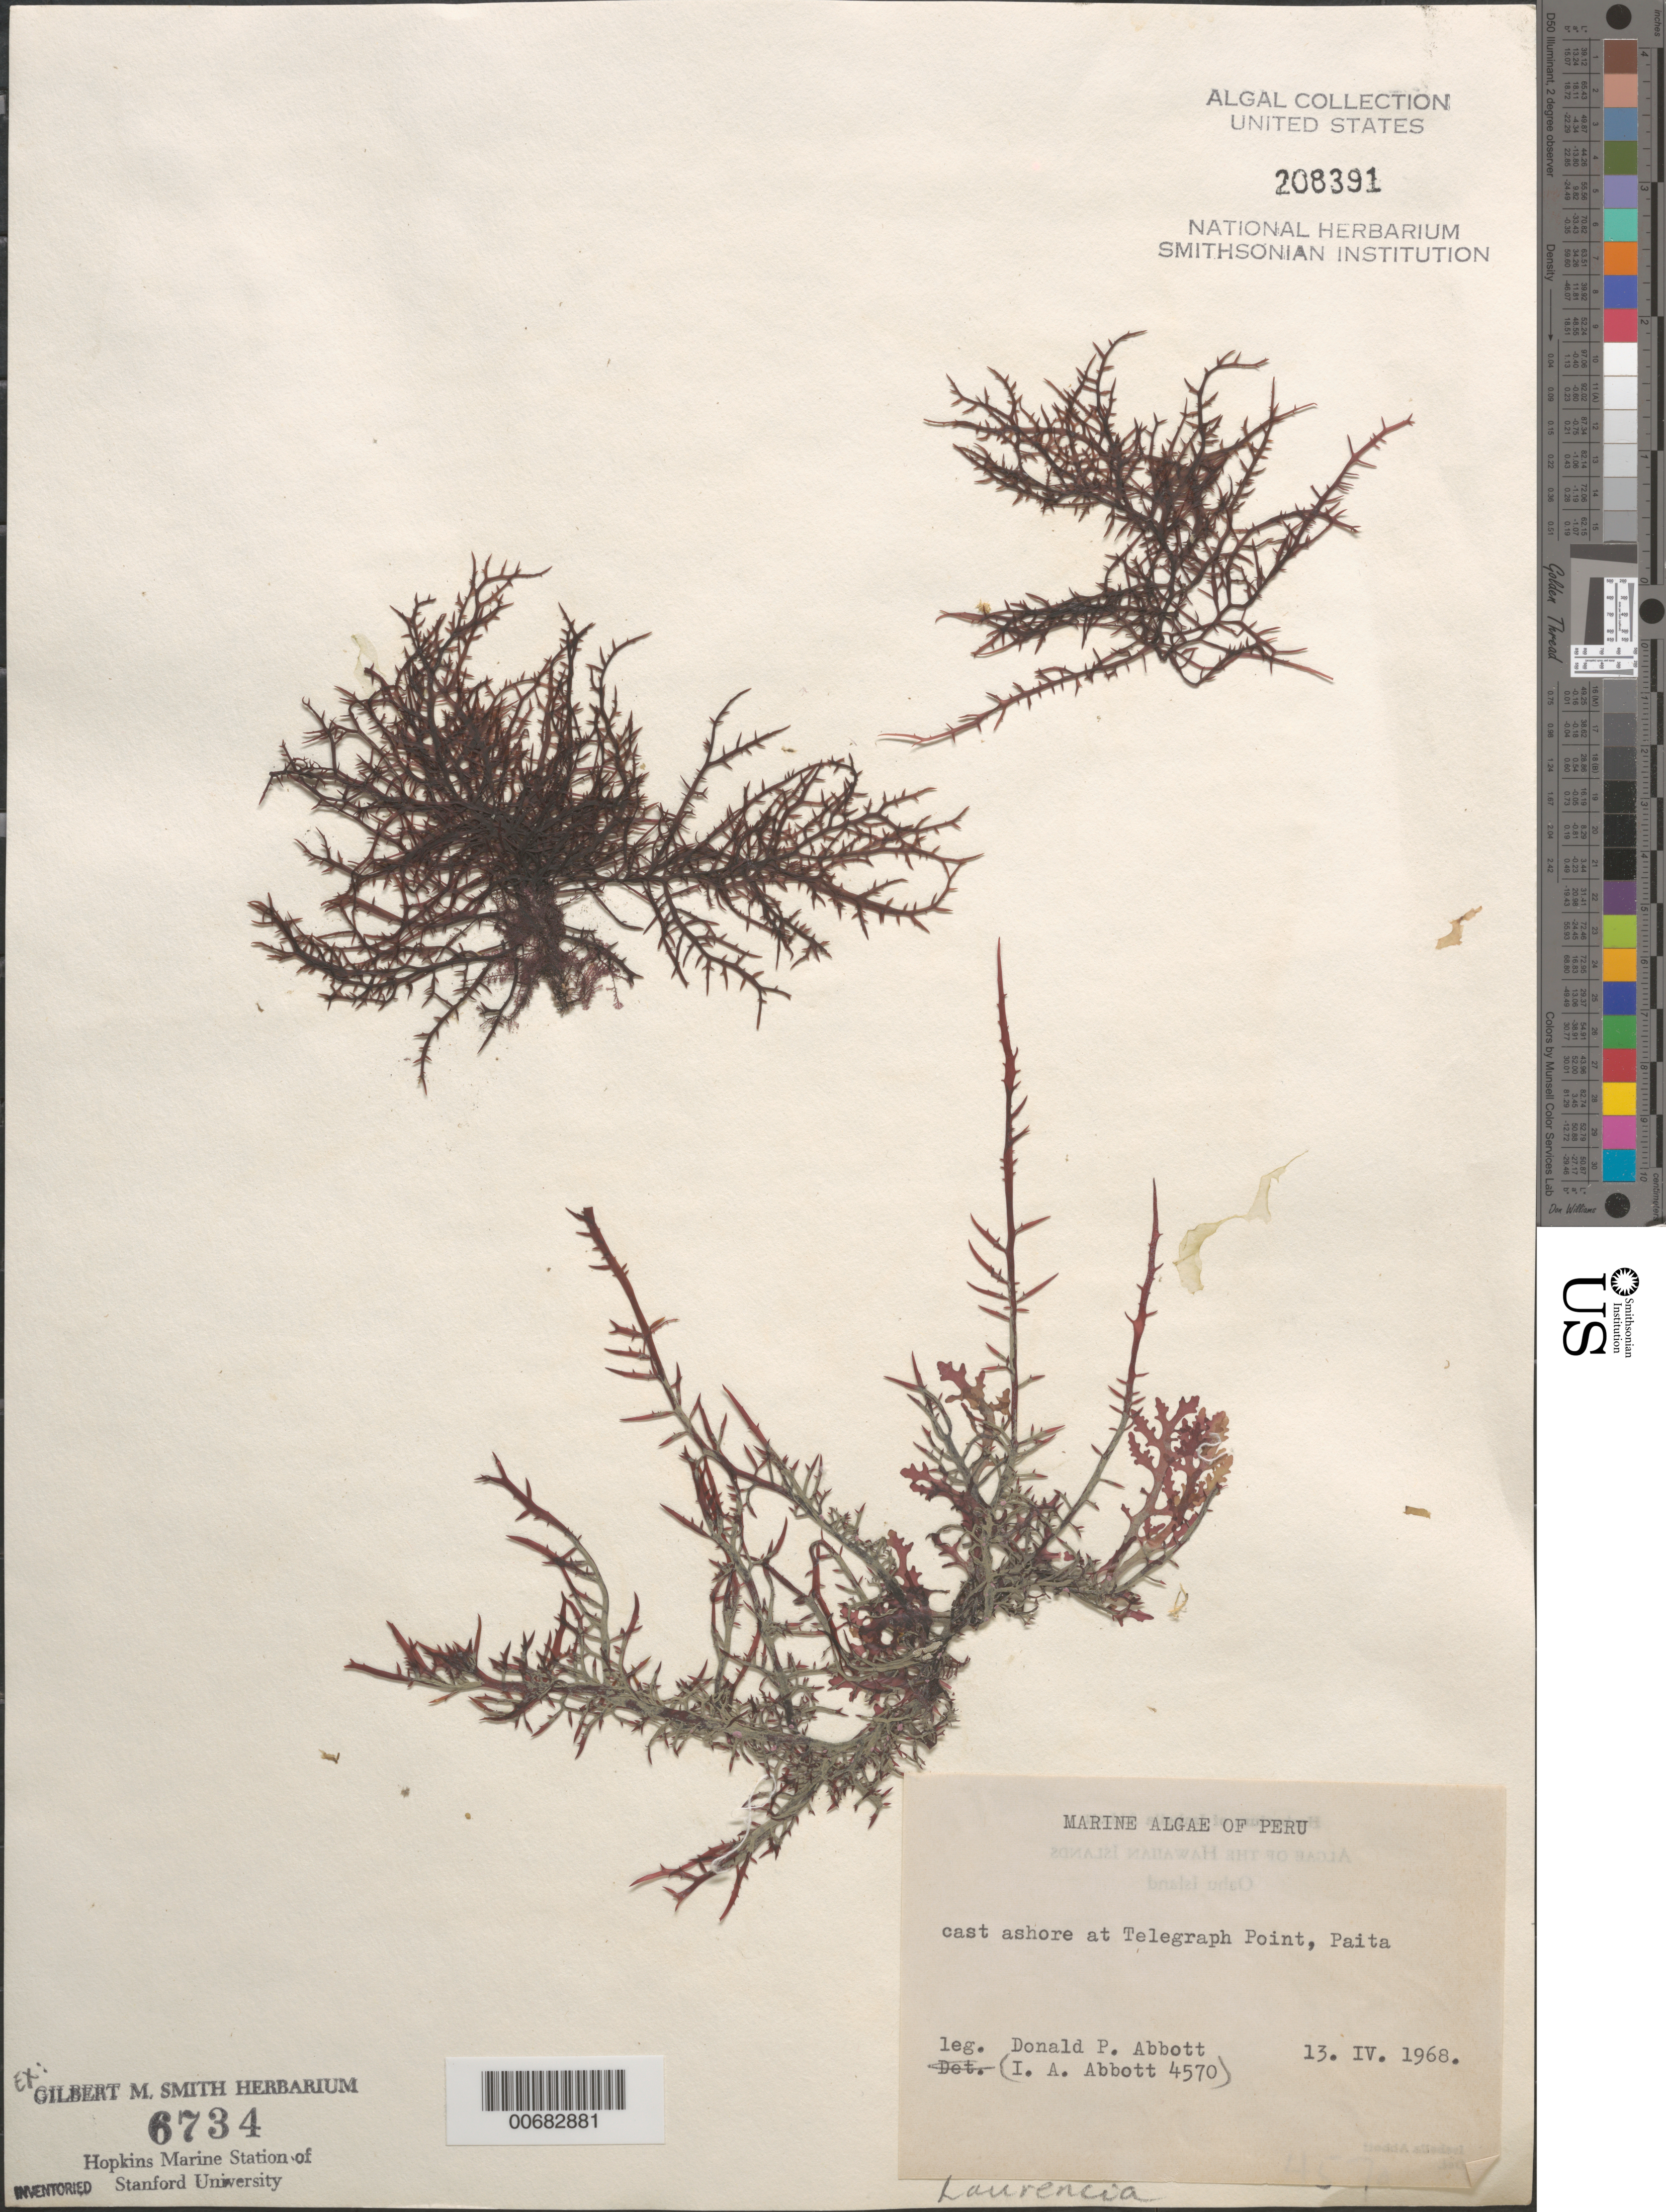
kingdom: Plantae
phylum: Rhodophyta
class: Florideophyceae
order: Ceramiales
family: Rhodomelaceae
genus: Laurencia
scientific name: Laurencia sp.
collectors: D. P. Abbott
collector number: IAA 4570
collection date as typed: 13 Apr 1968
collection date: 1968-04-13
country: Peru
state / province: Piura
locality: Telegraph Point, Paita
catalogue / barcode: US 208391